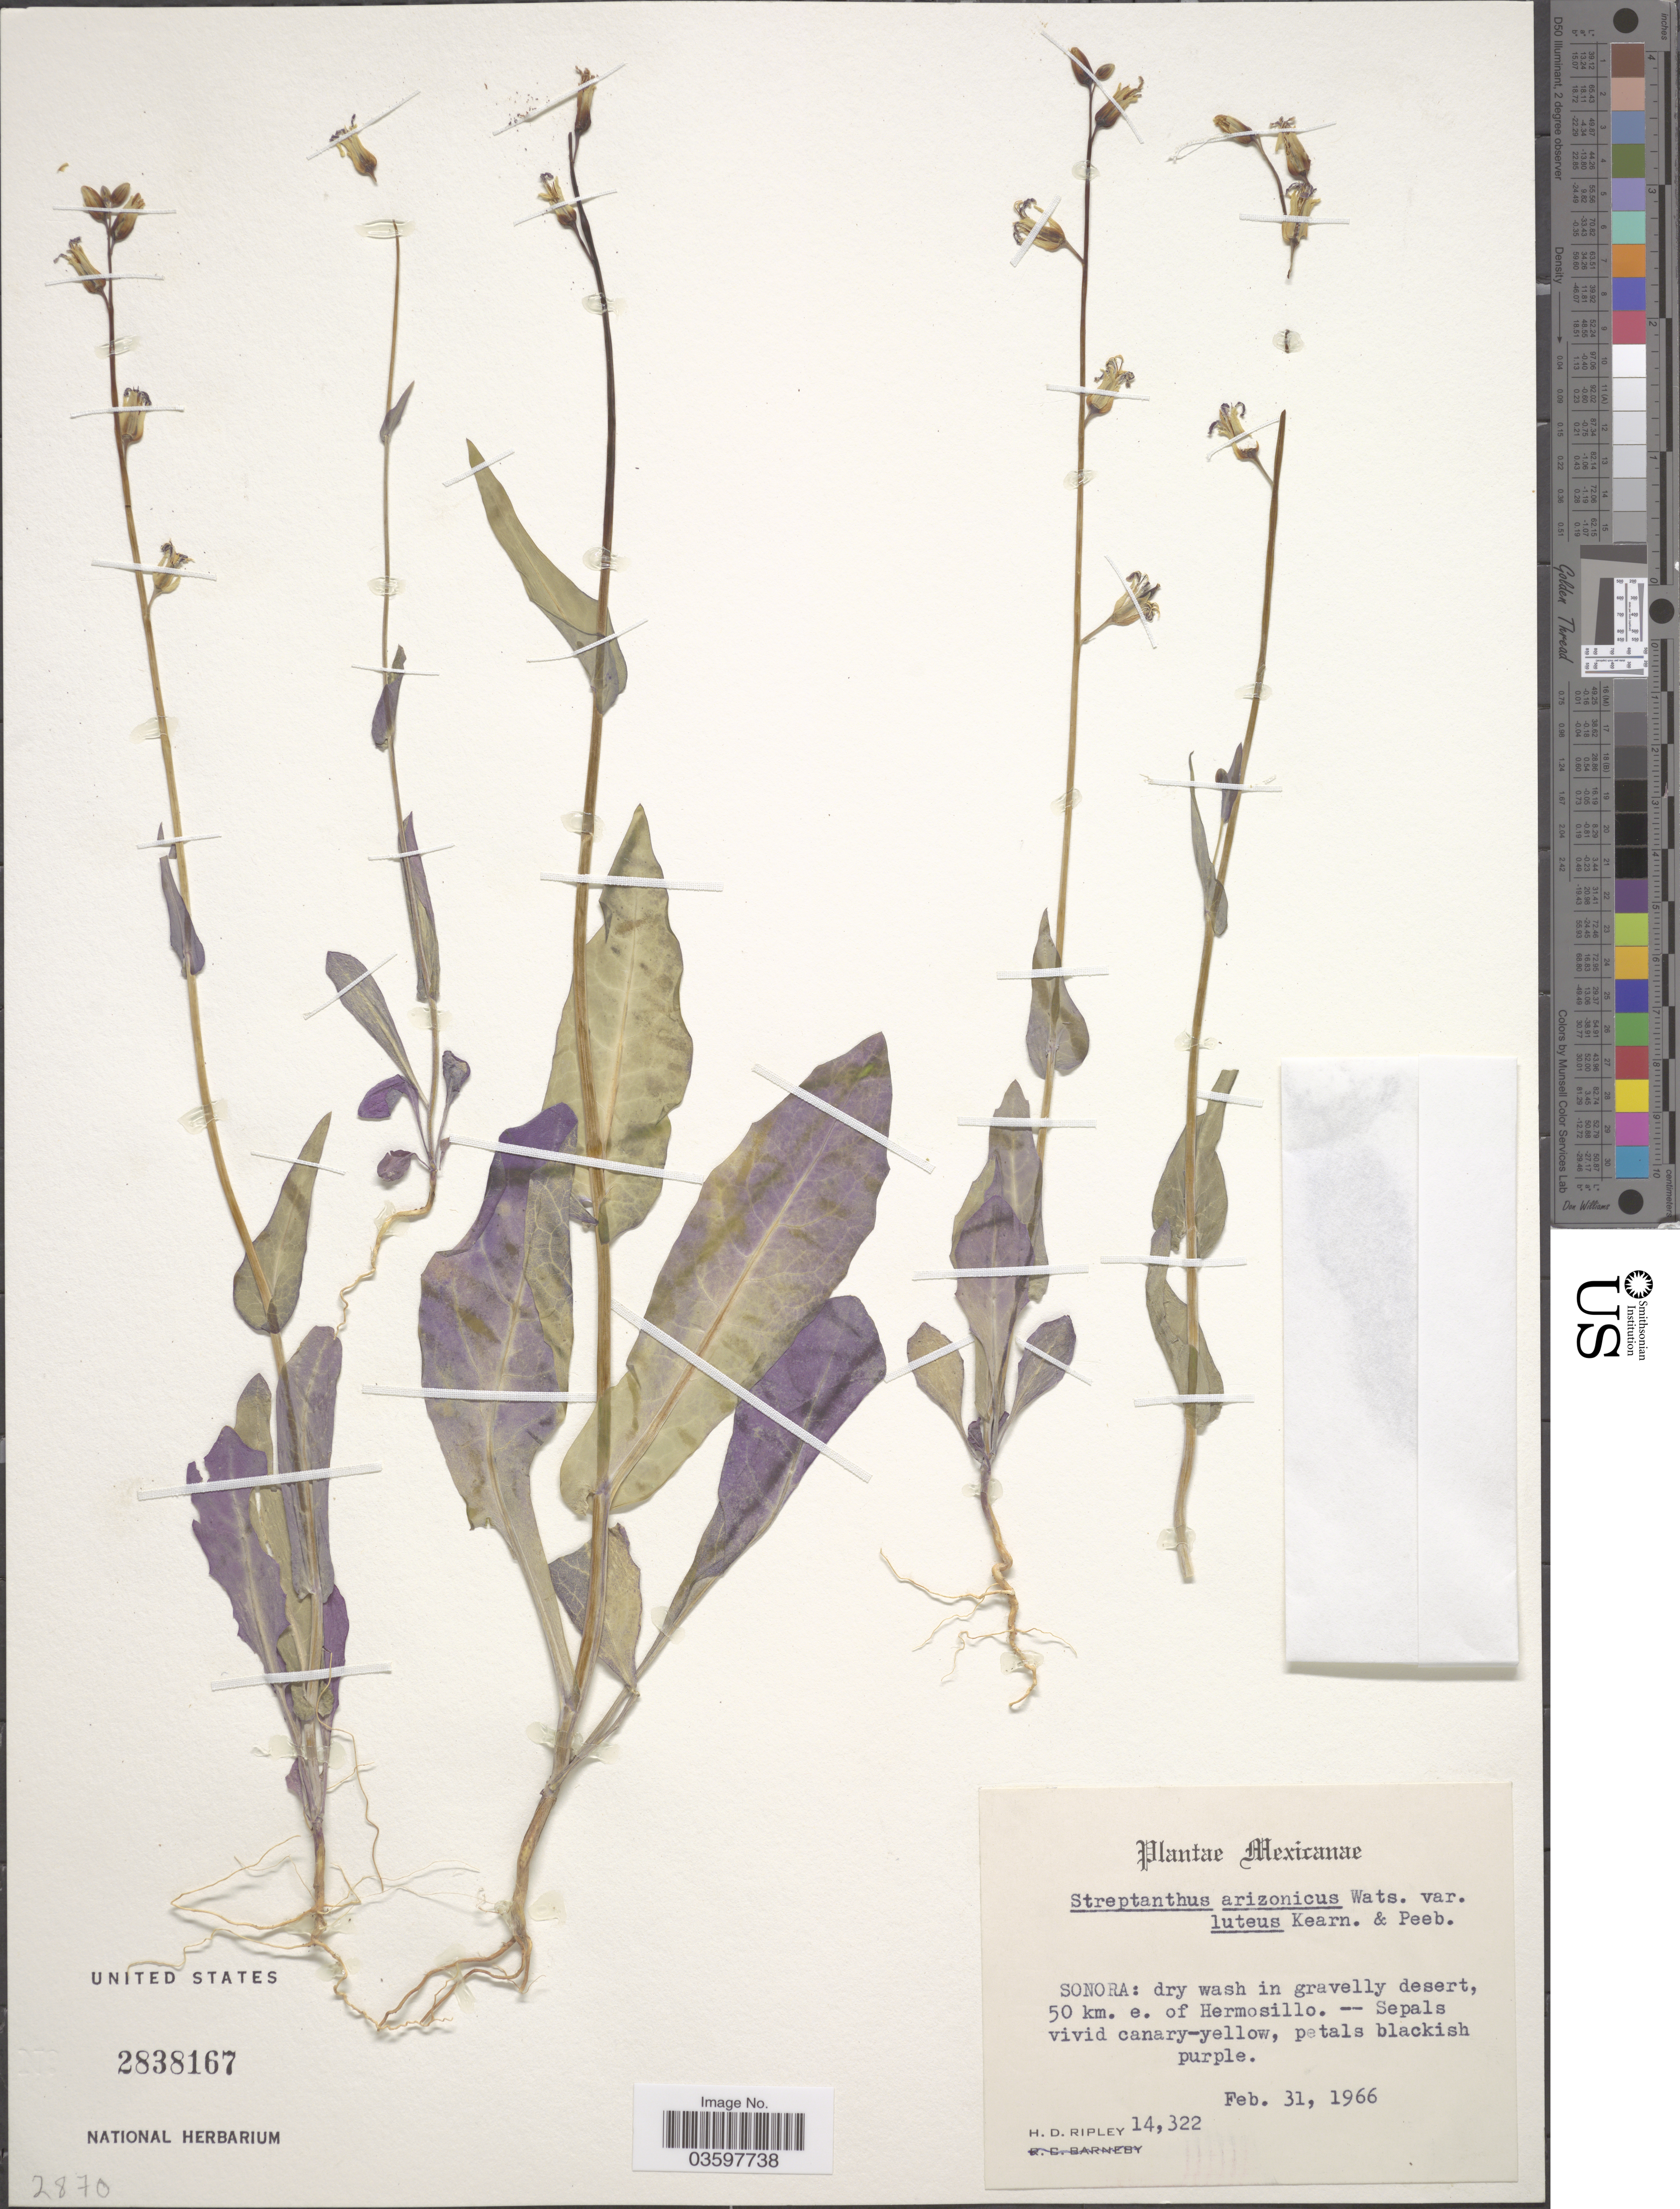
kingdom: Plantae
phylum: Tracheophyta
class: Magnoliopsida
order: Brassicales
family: Brassicaceae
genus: Streptanthus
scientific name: Streptanthus arizonicus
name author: S. Watson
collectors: H. Ripley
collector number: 14322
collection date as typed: Feb. 31, 1966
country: Mexico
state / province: Sonora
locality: Dry wash in gravelly desert, 50 km. e. of Hermosillo.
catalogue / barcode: US 2838167